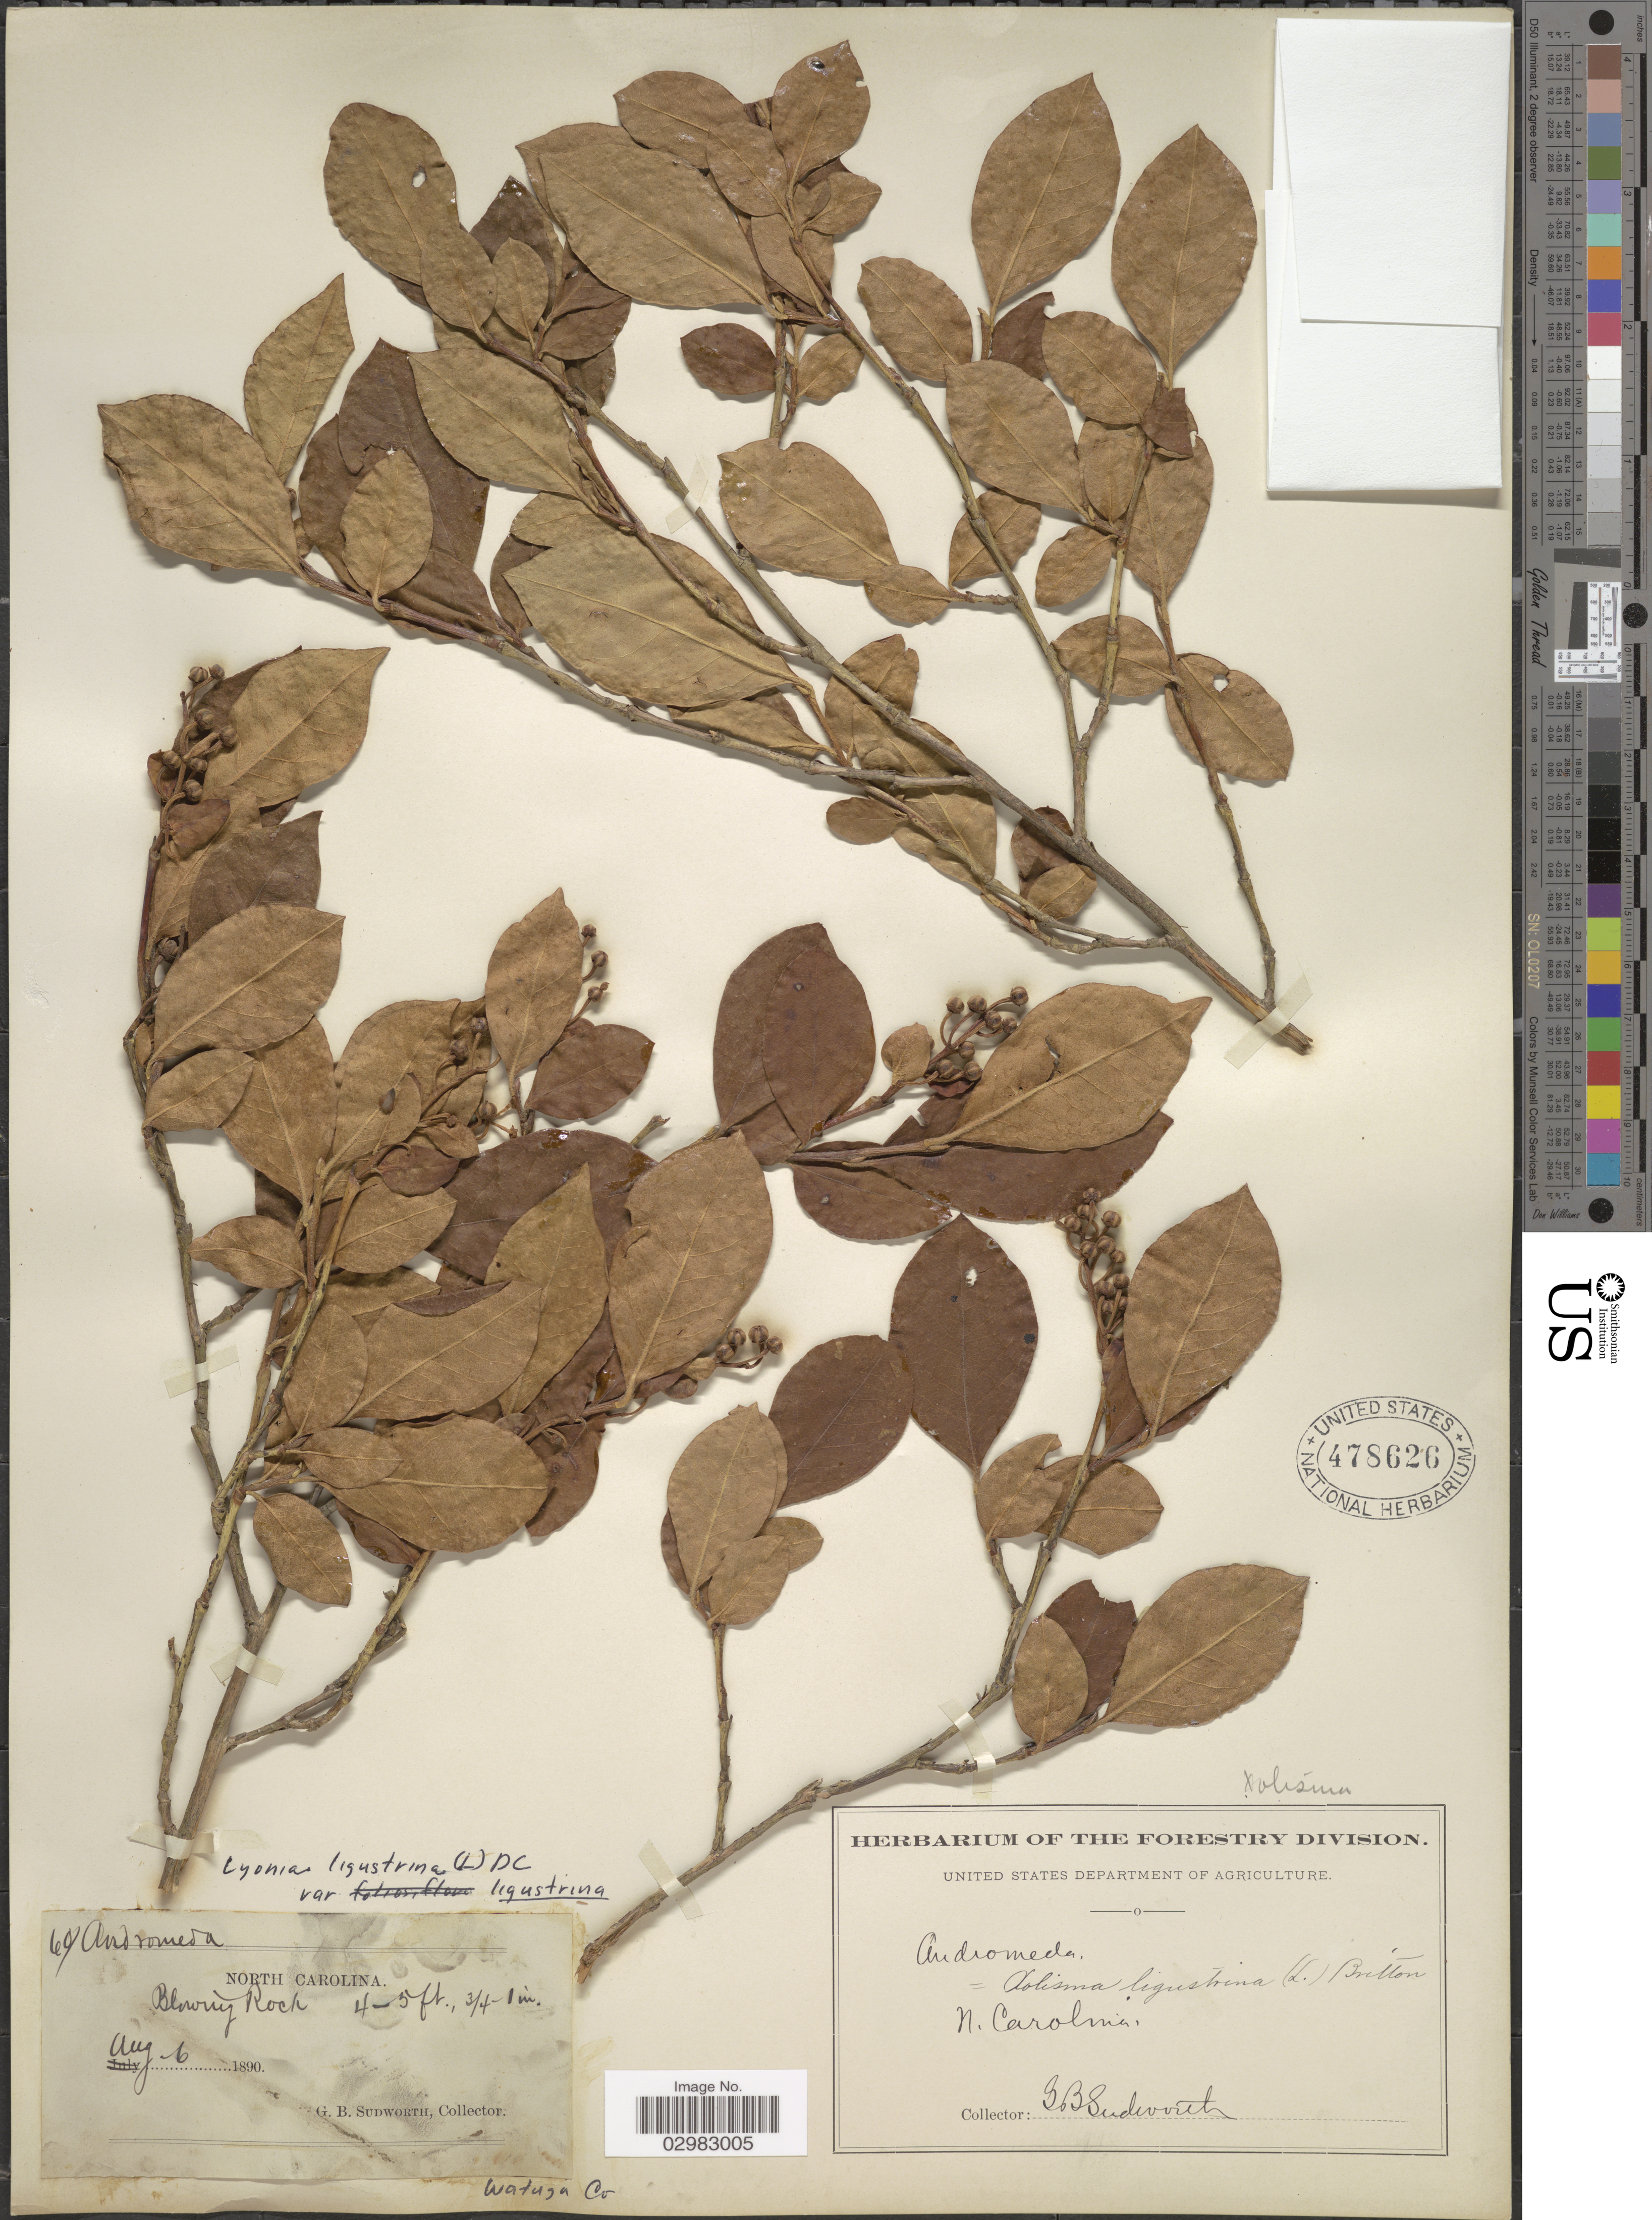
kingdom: Plantae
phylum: Tracheophyta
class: Magnoliopsida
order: Ericales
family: Ericaceae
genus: Lyonia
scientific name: Lyonia ligustrina var. ligustrina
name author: (L.) DC.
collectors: G. B. Sudworth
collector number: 60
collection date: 1890-08-06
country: United States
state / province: North Carolina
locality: Blowing Rock.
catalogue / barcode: US 478626